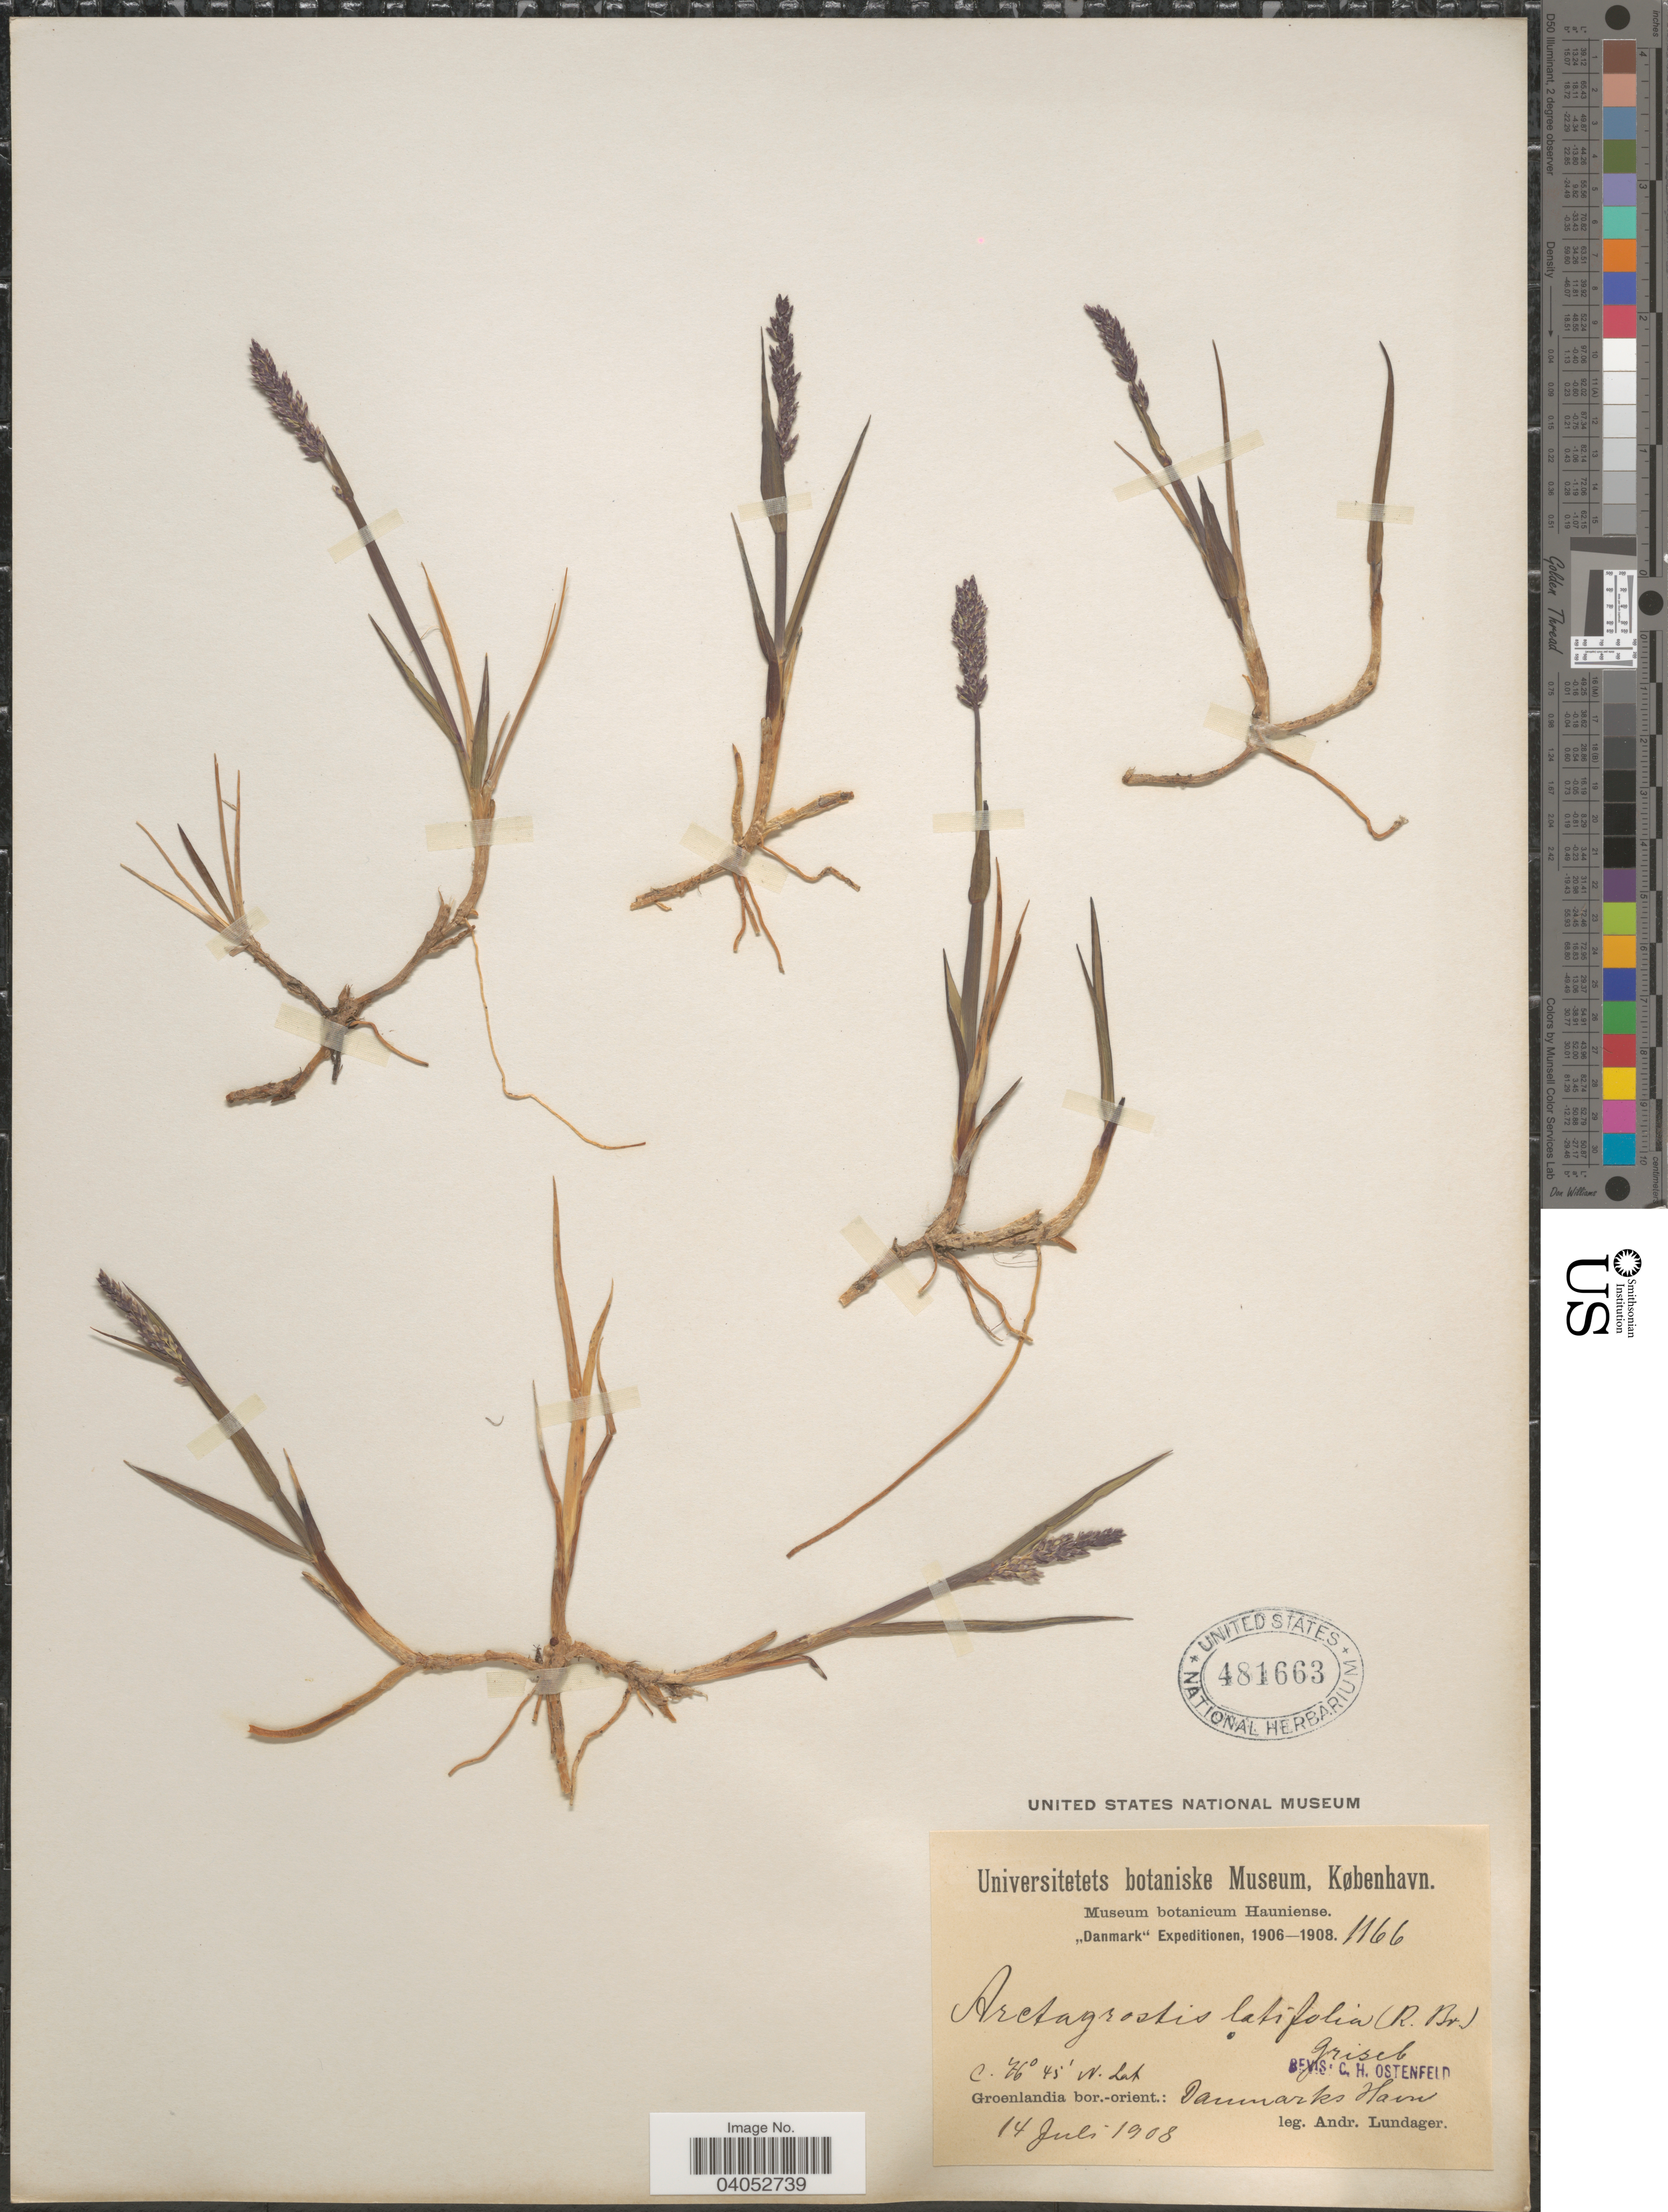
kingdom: Plantae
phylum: Tracheophyta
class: Liliopsida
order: Poales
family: Poaceae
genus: Arctagrostis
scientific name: Arctagrostis latifolia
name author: (R. Br.) Griseb.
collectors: A. Lundager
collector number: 1166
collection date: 1908-07-14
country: Greenland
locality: Groenlandia bor.-orient.: Danmarks Havne.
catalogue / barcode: US 481663